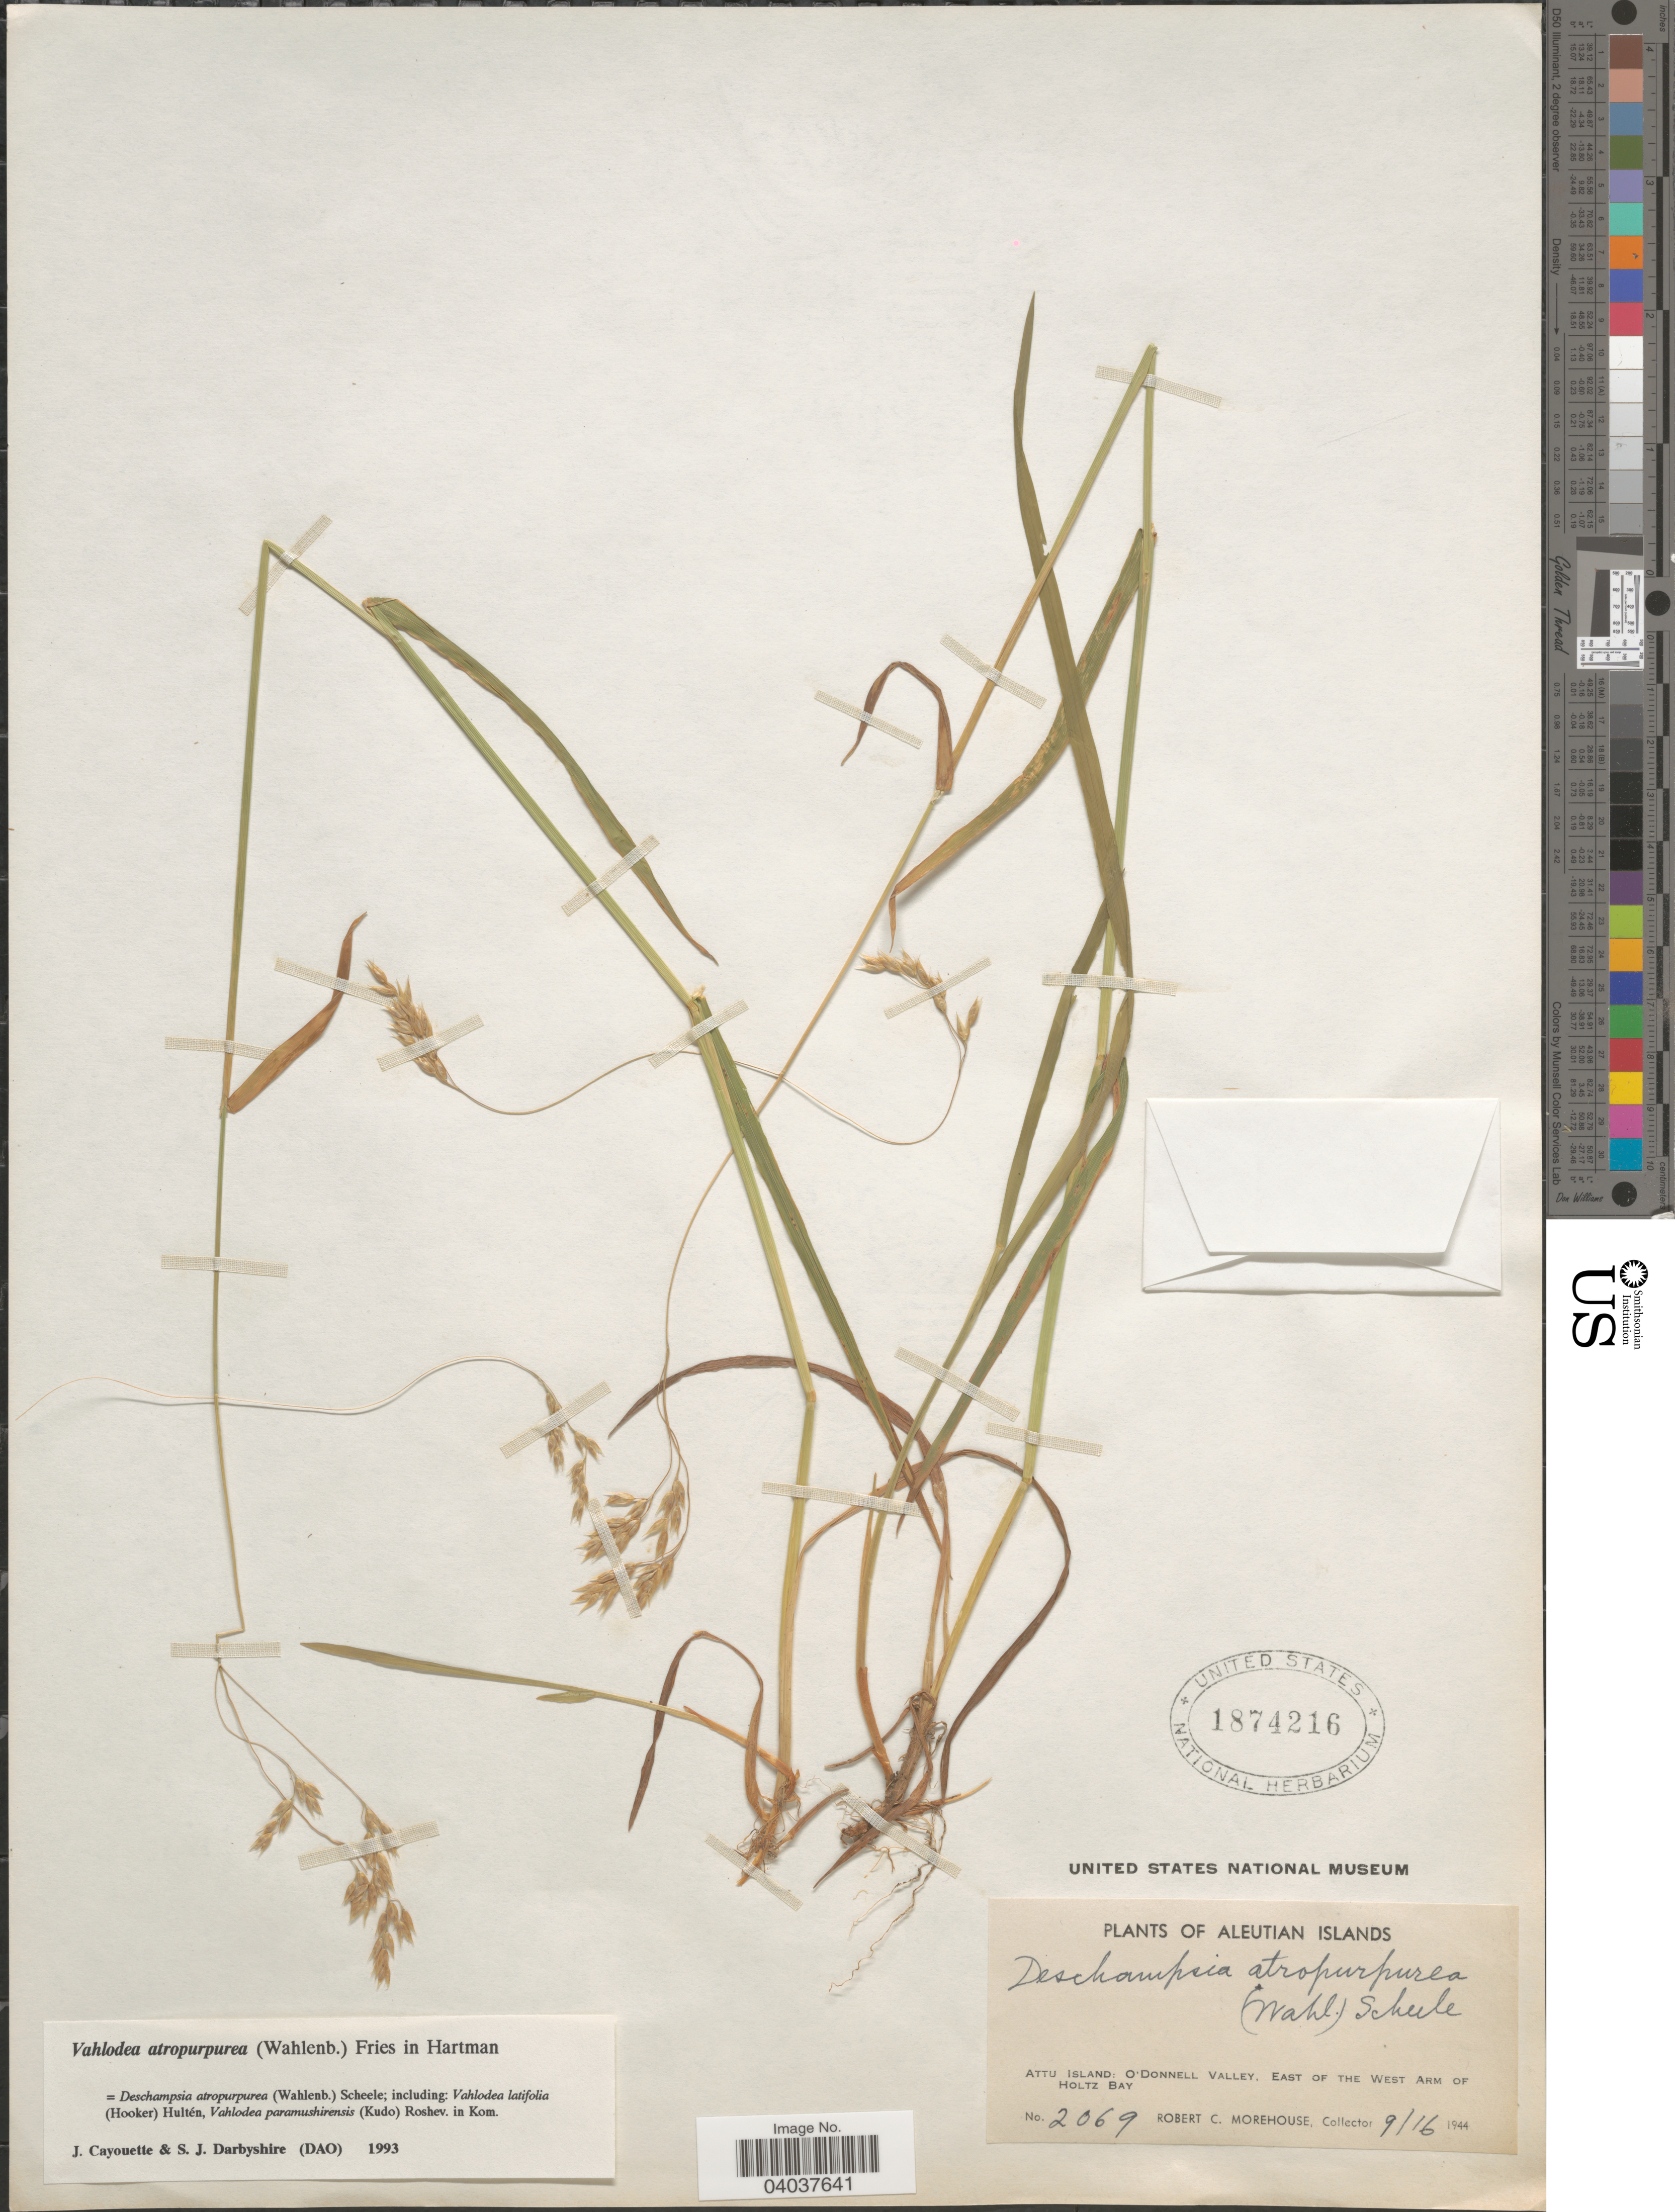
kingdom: Plantae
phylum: Tracheophyta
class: Liliopsida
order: Poales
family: Poaceae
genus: Vahlodea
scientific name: Vahlodea atropurpurea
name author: (Wahlenb.) Fr. ex Hartm.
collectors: R. Morehouse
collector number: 2069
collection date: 1944-09-16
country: United States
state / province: Alaska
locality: Aleutian Islands. Attu Island: O'Donnell Valley, east of the West Arm of Holtz Bay.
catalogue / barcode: US 1874216